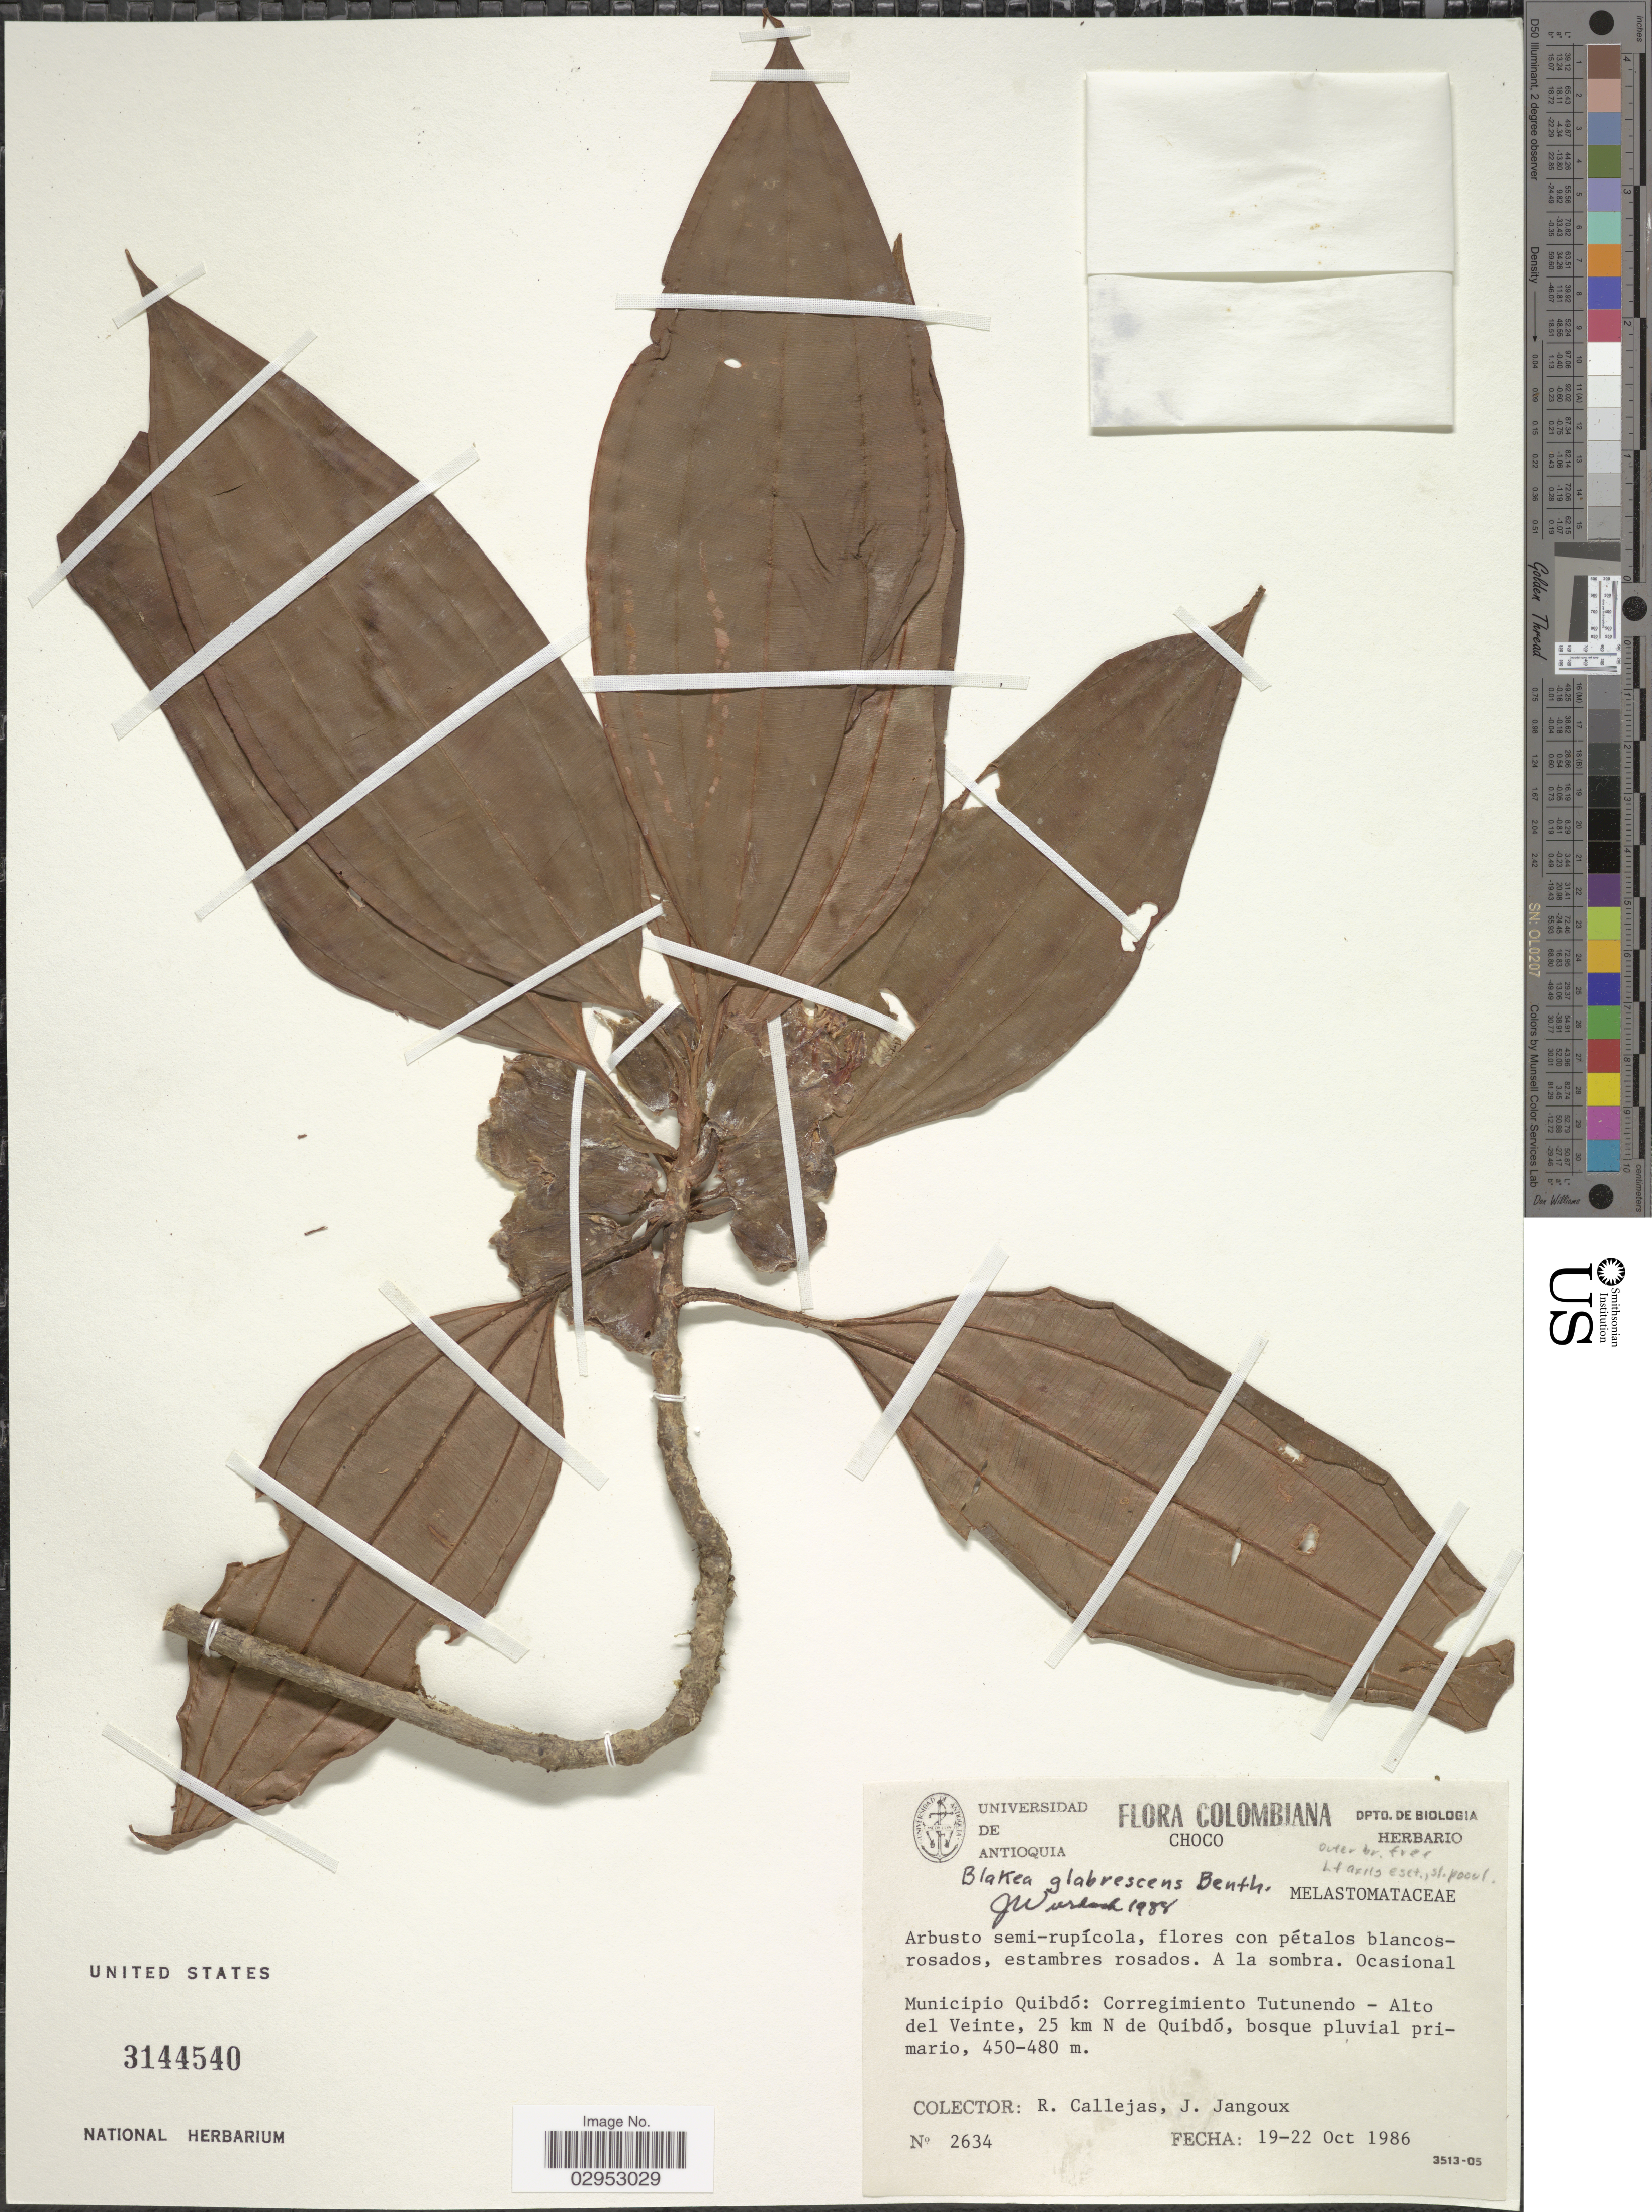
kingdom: Plantae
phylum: Tracheophyta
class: Magnoliopsida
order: Myrtales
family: Melastomataceae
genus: Blakea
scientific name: Blakea glabrescens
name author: Benth.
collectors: R. Callejas & J. I. Jangoux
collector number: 2634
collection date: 1986-10-19/1986-10-22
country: Colombia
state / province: Chocó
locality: Municipio Quibdó: Corregimiento Tutunendo - Alto del Veinte, 25 km N de Quibdó.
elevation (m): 450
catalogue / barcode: US 3144540